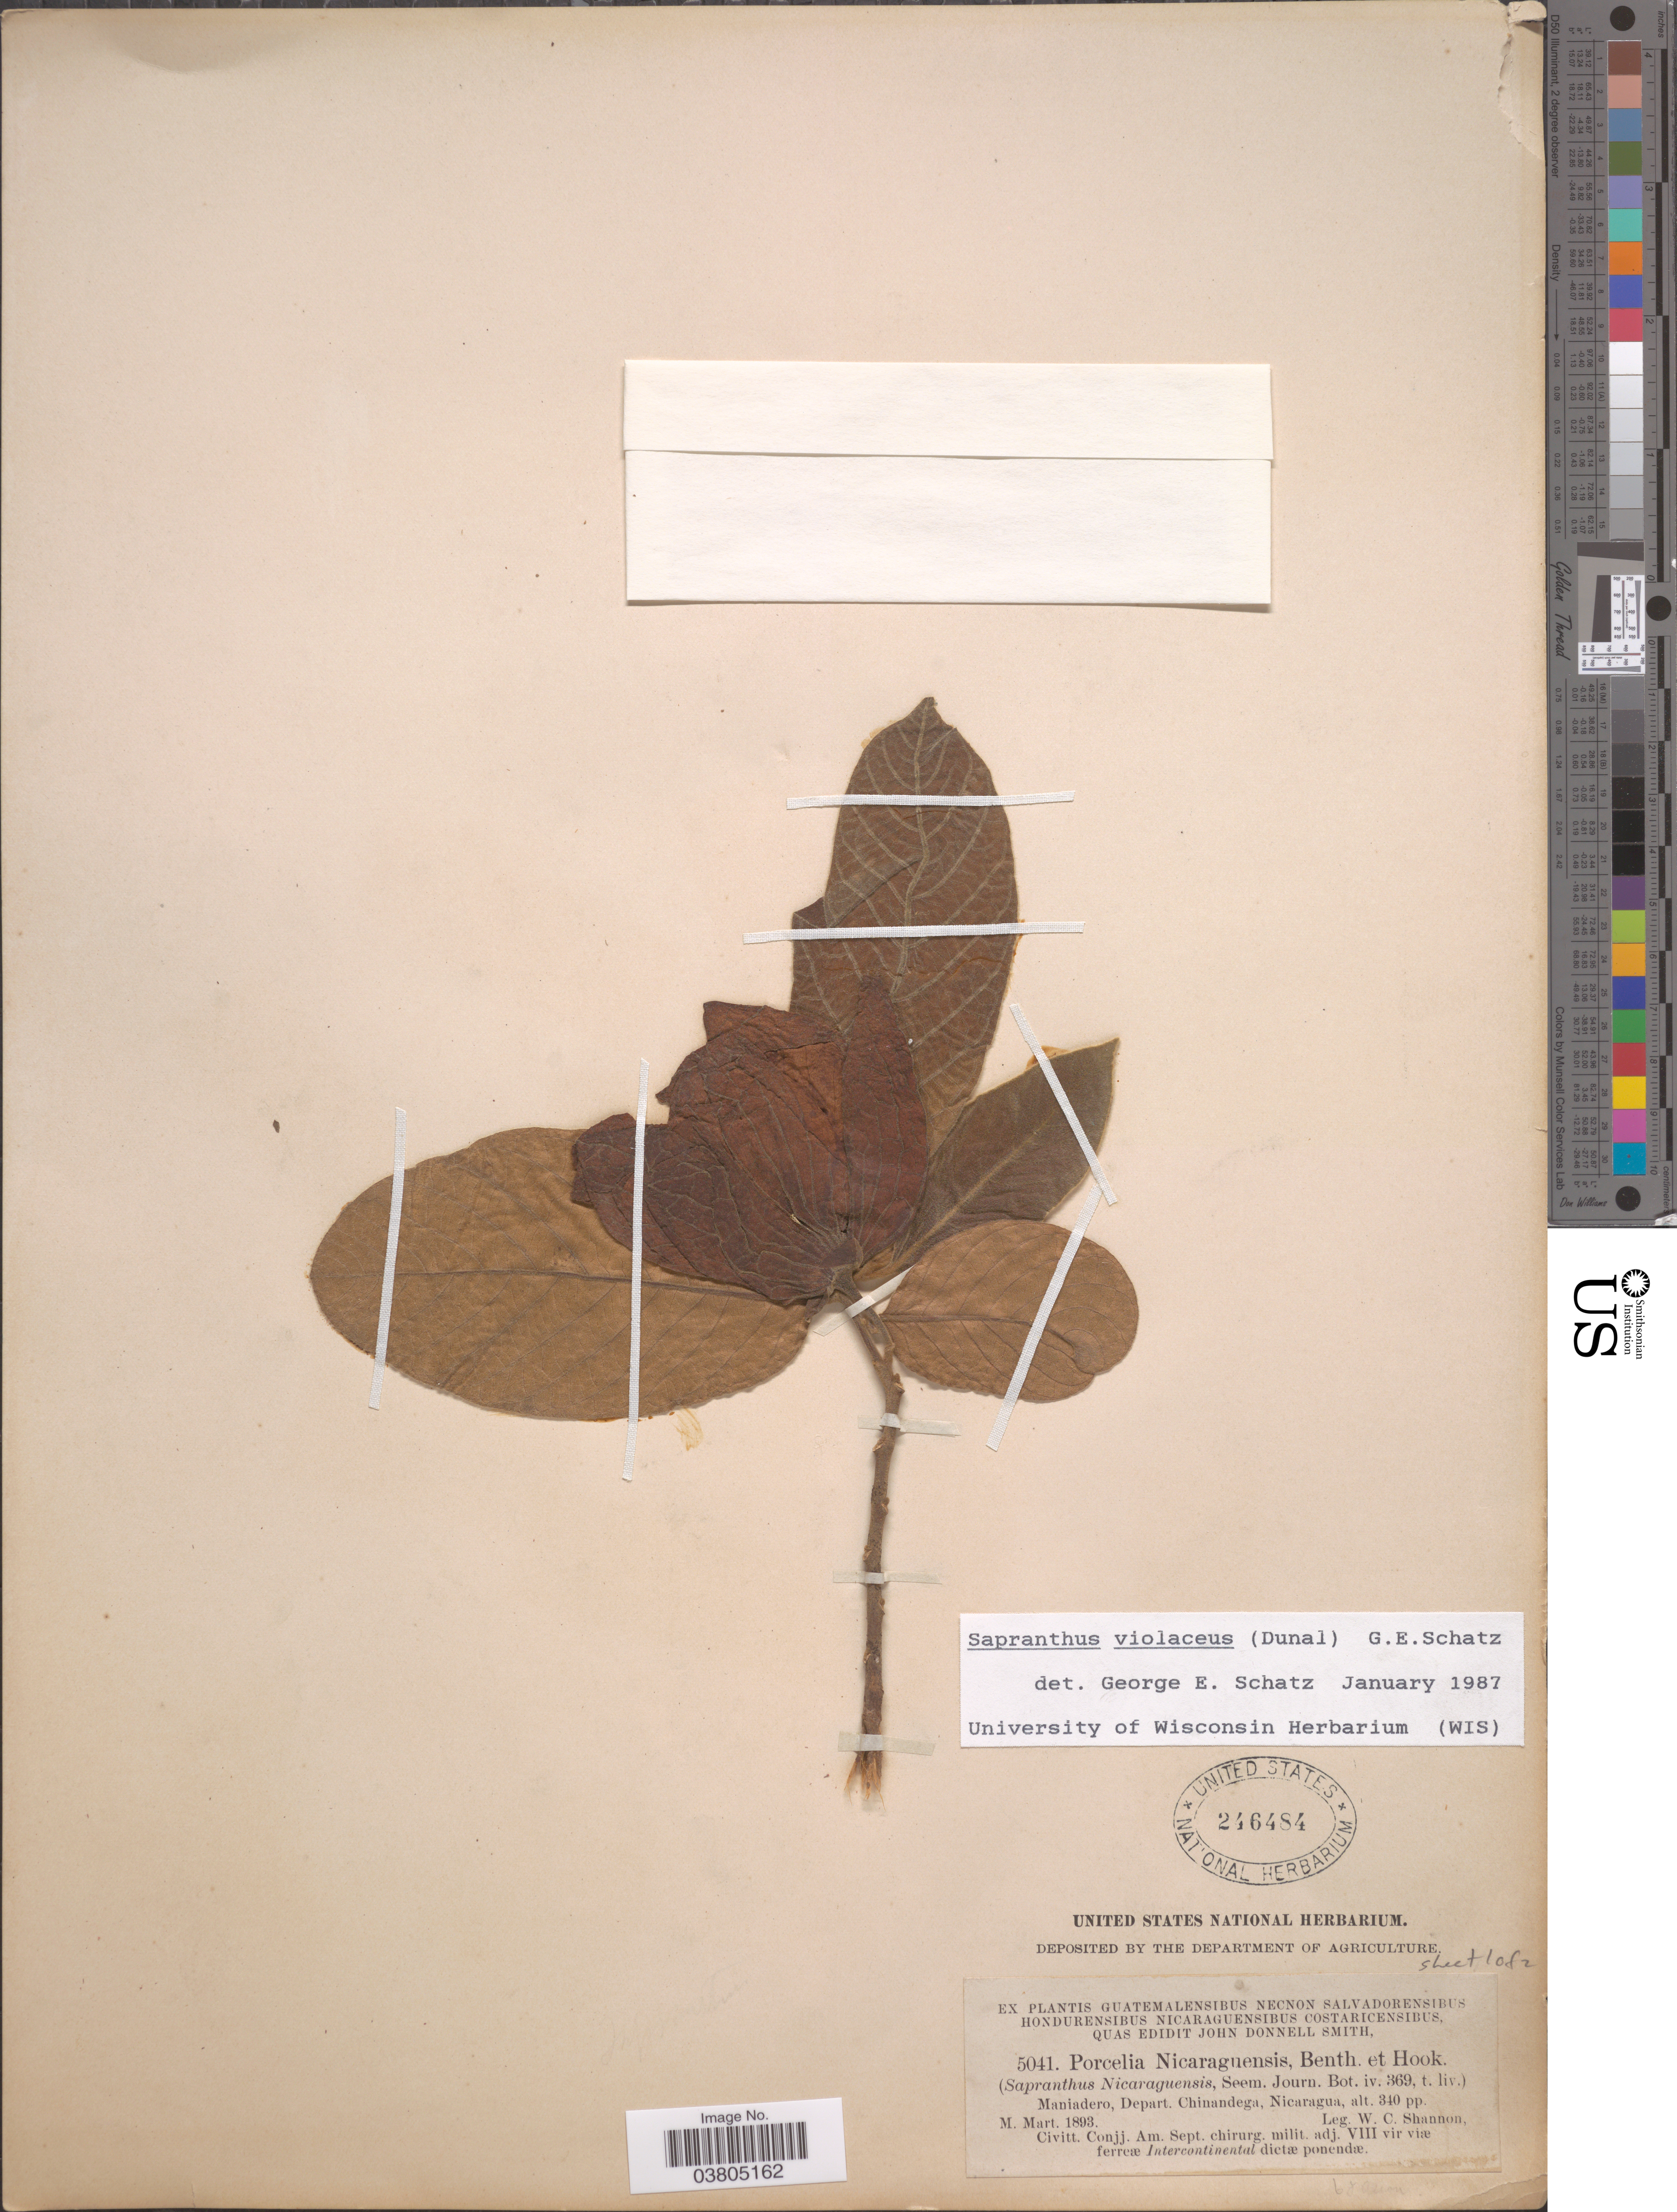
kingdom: Plantae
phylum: Tracheophyta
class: Magnoliopsida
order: Magnoliales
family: Annonaceae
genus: Sapranthus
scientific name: Sapranthus violaceus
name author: (Dunal) Saff.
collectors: W. C. Shannon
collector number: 5041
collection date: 1893-03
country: Nicaragua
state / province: Chinandega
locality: Maniadero, Depart. Chinandega.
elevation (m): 104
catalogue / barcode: US 246484